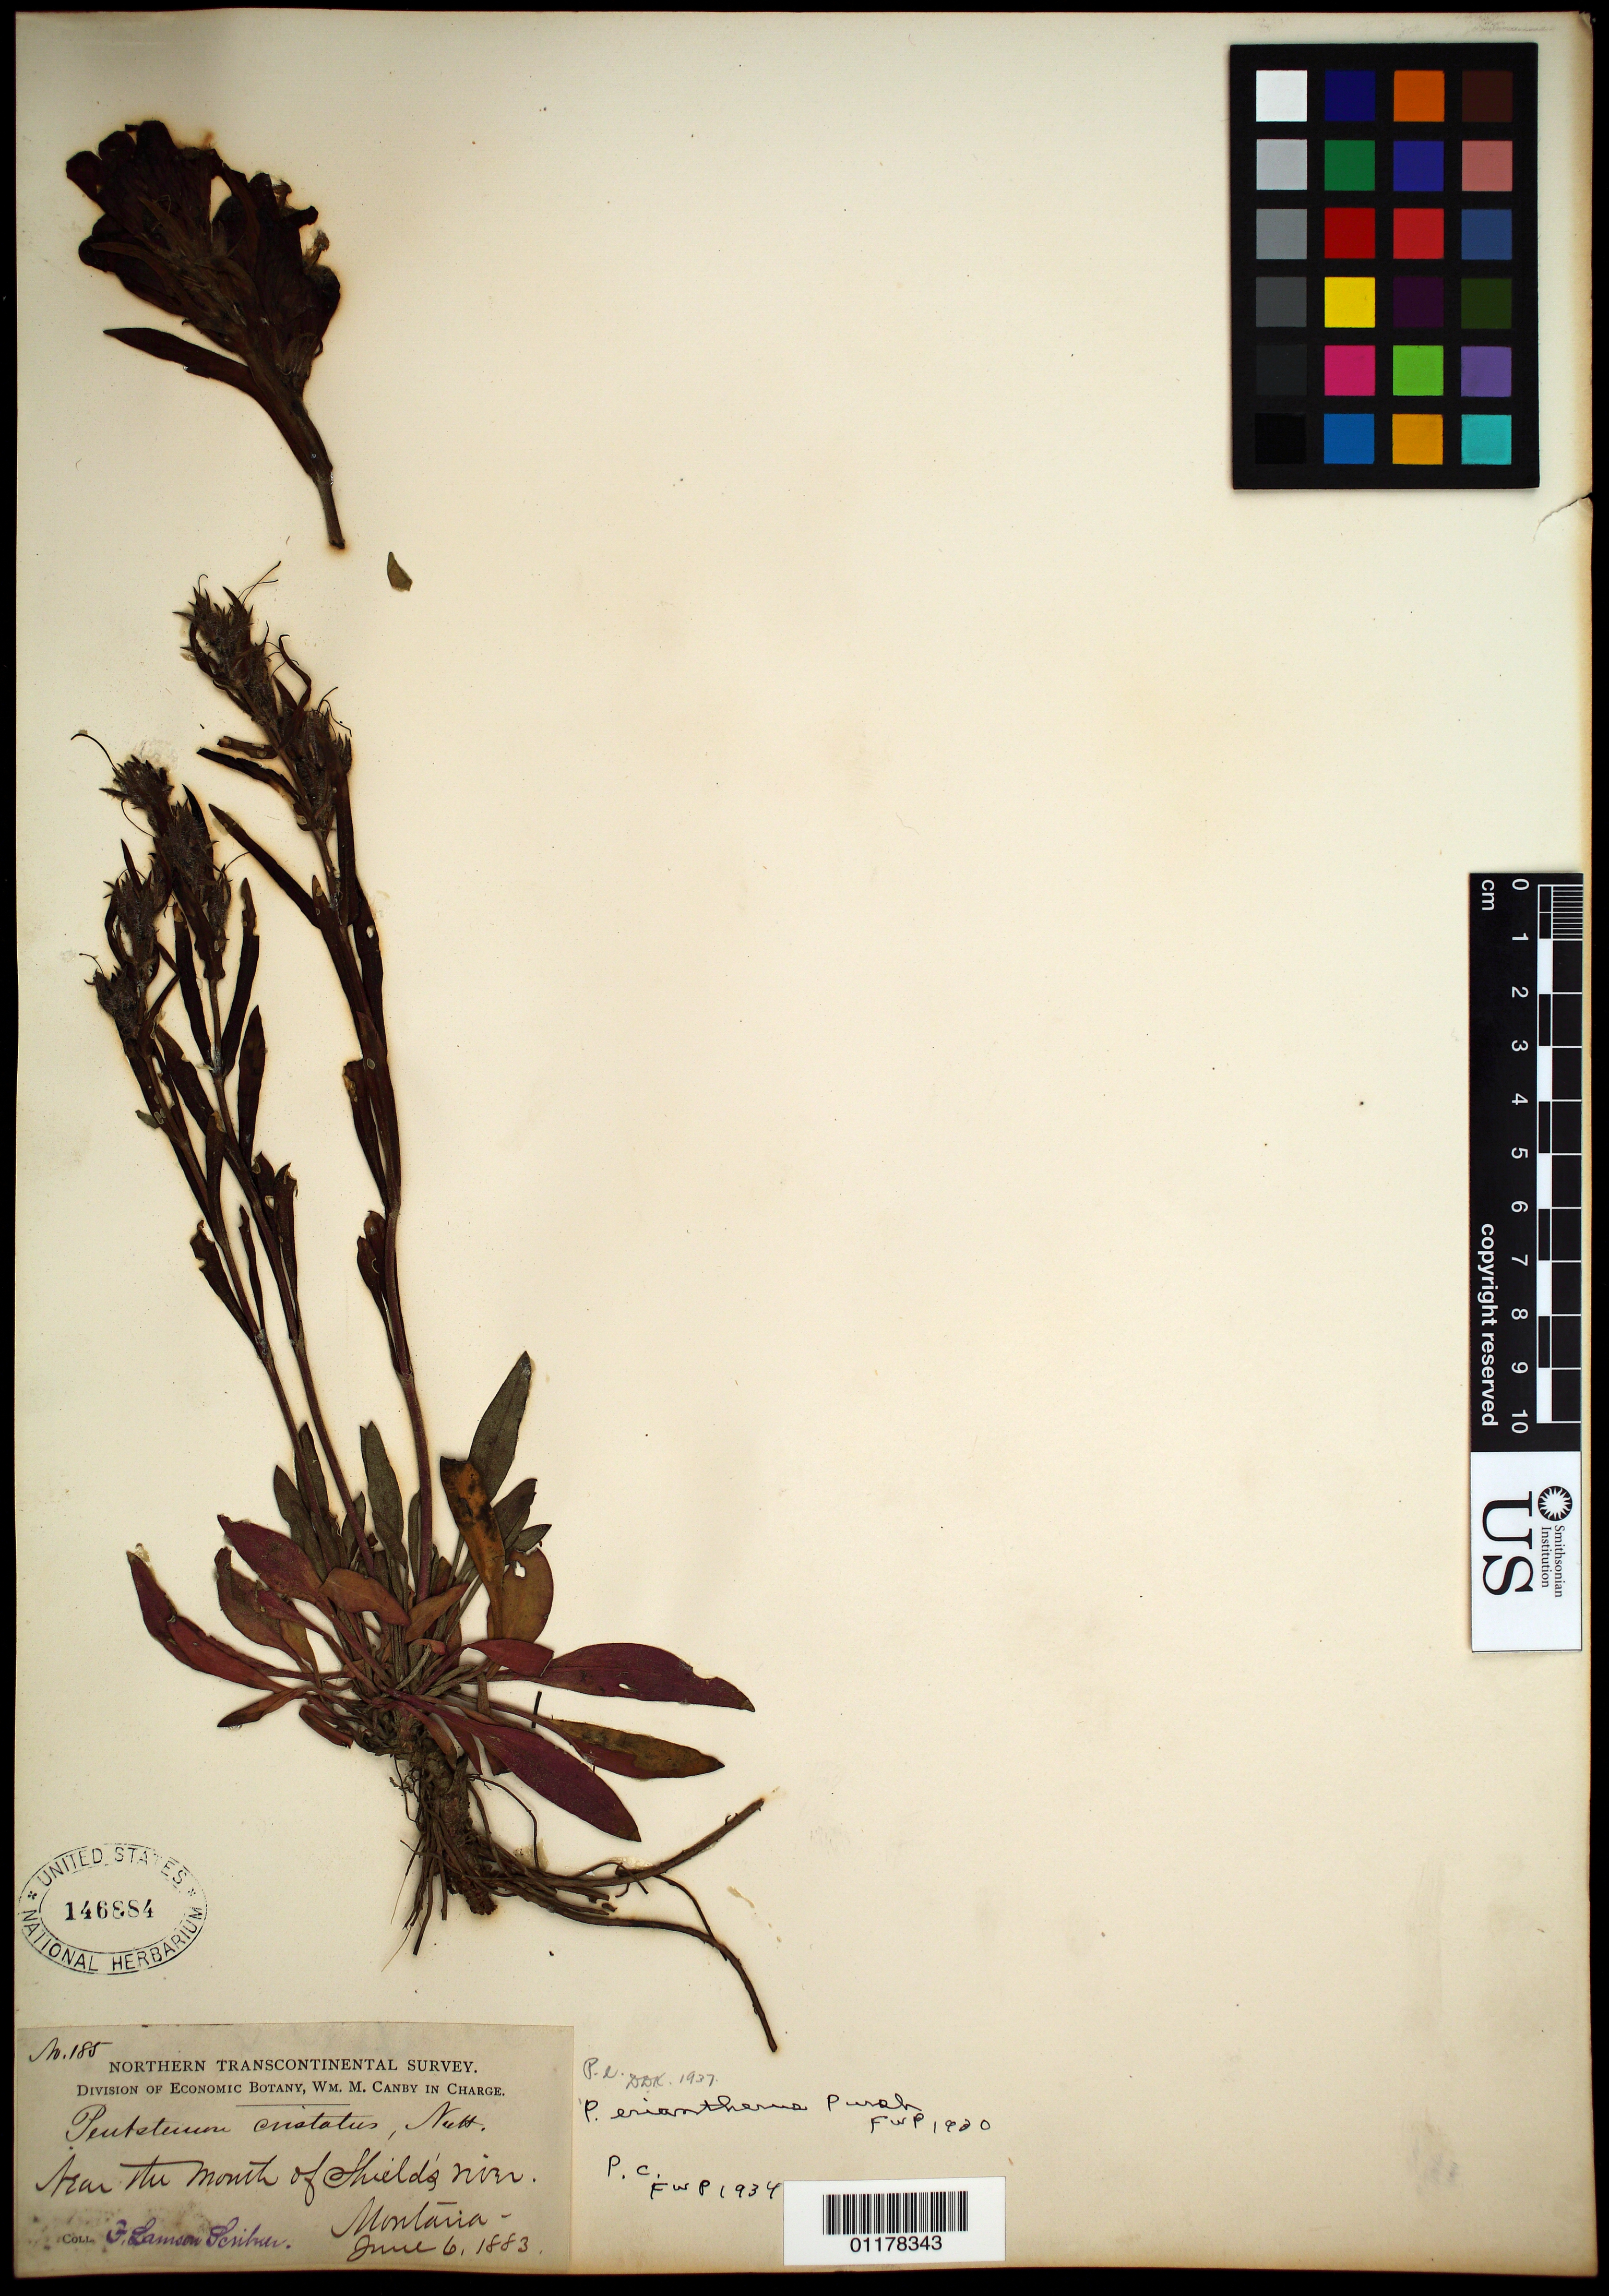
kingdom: Plantae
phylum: Tracheophyta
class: Magnoliopsida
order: Lamiales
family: Plantaginaceae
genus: Penstemon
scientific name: Penstemon eriantherus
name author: Pursh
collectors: F. L. Scribner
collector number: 185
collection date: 1883-06-06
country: United States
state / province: Montana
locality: near the mouth of Shields River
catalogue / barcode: US 146884